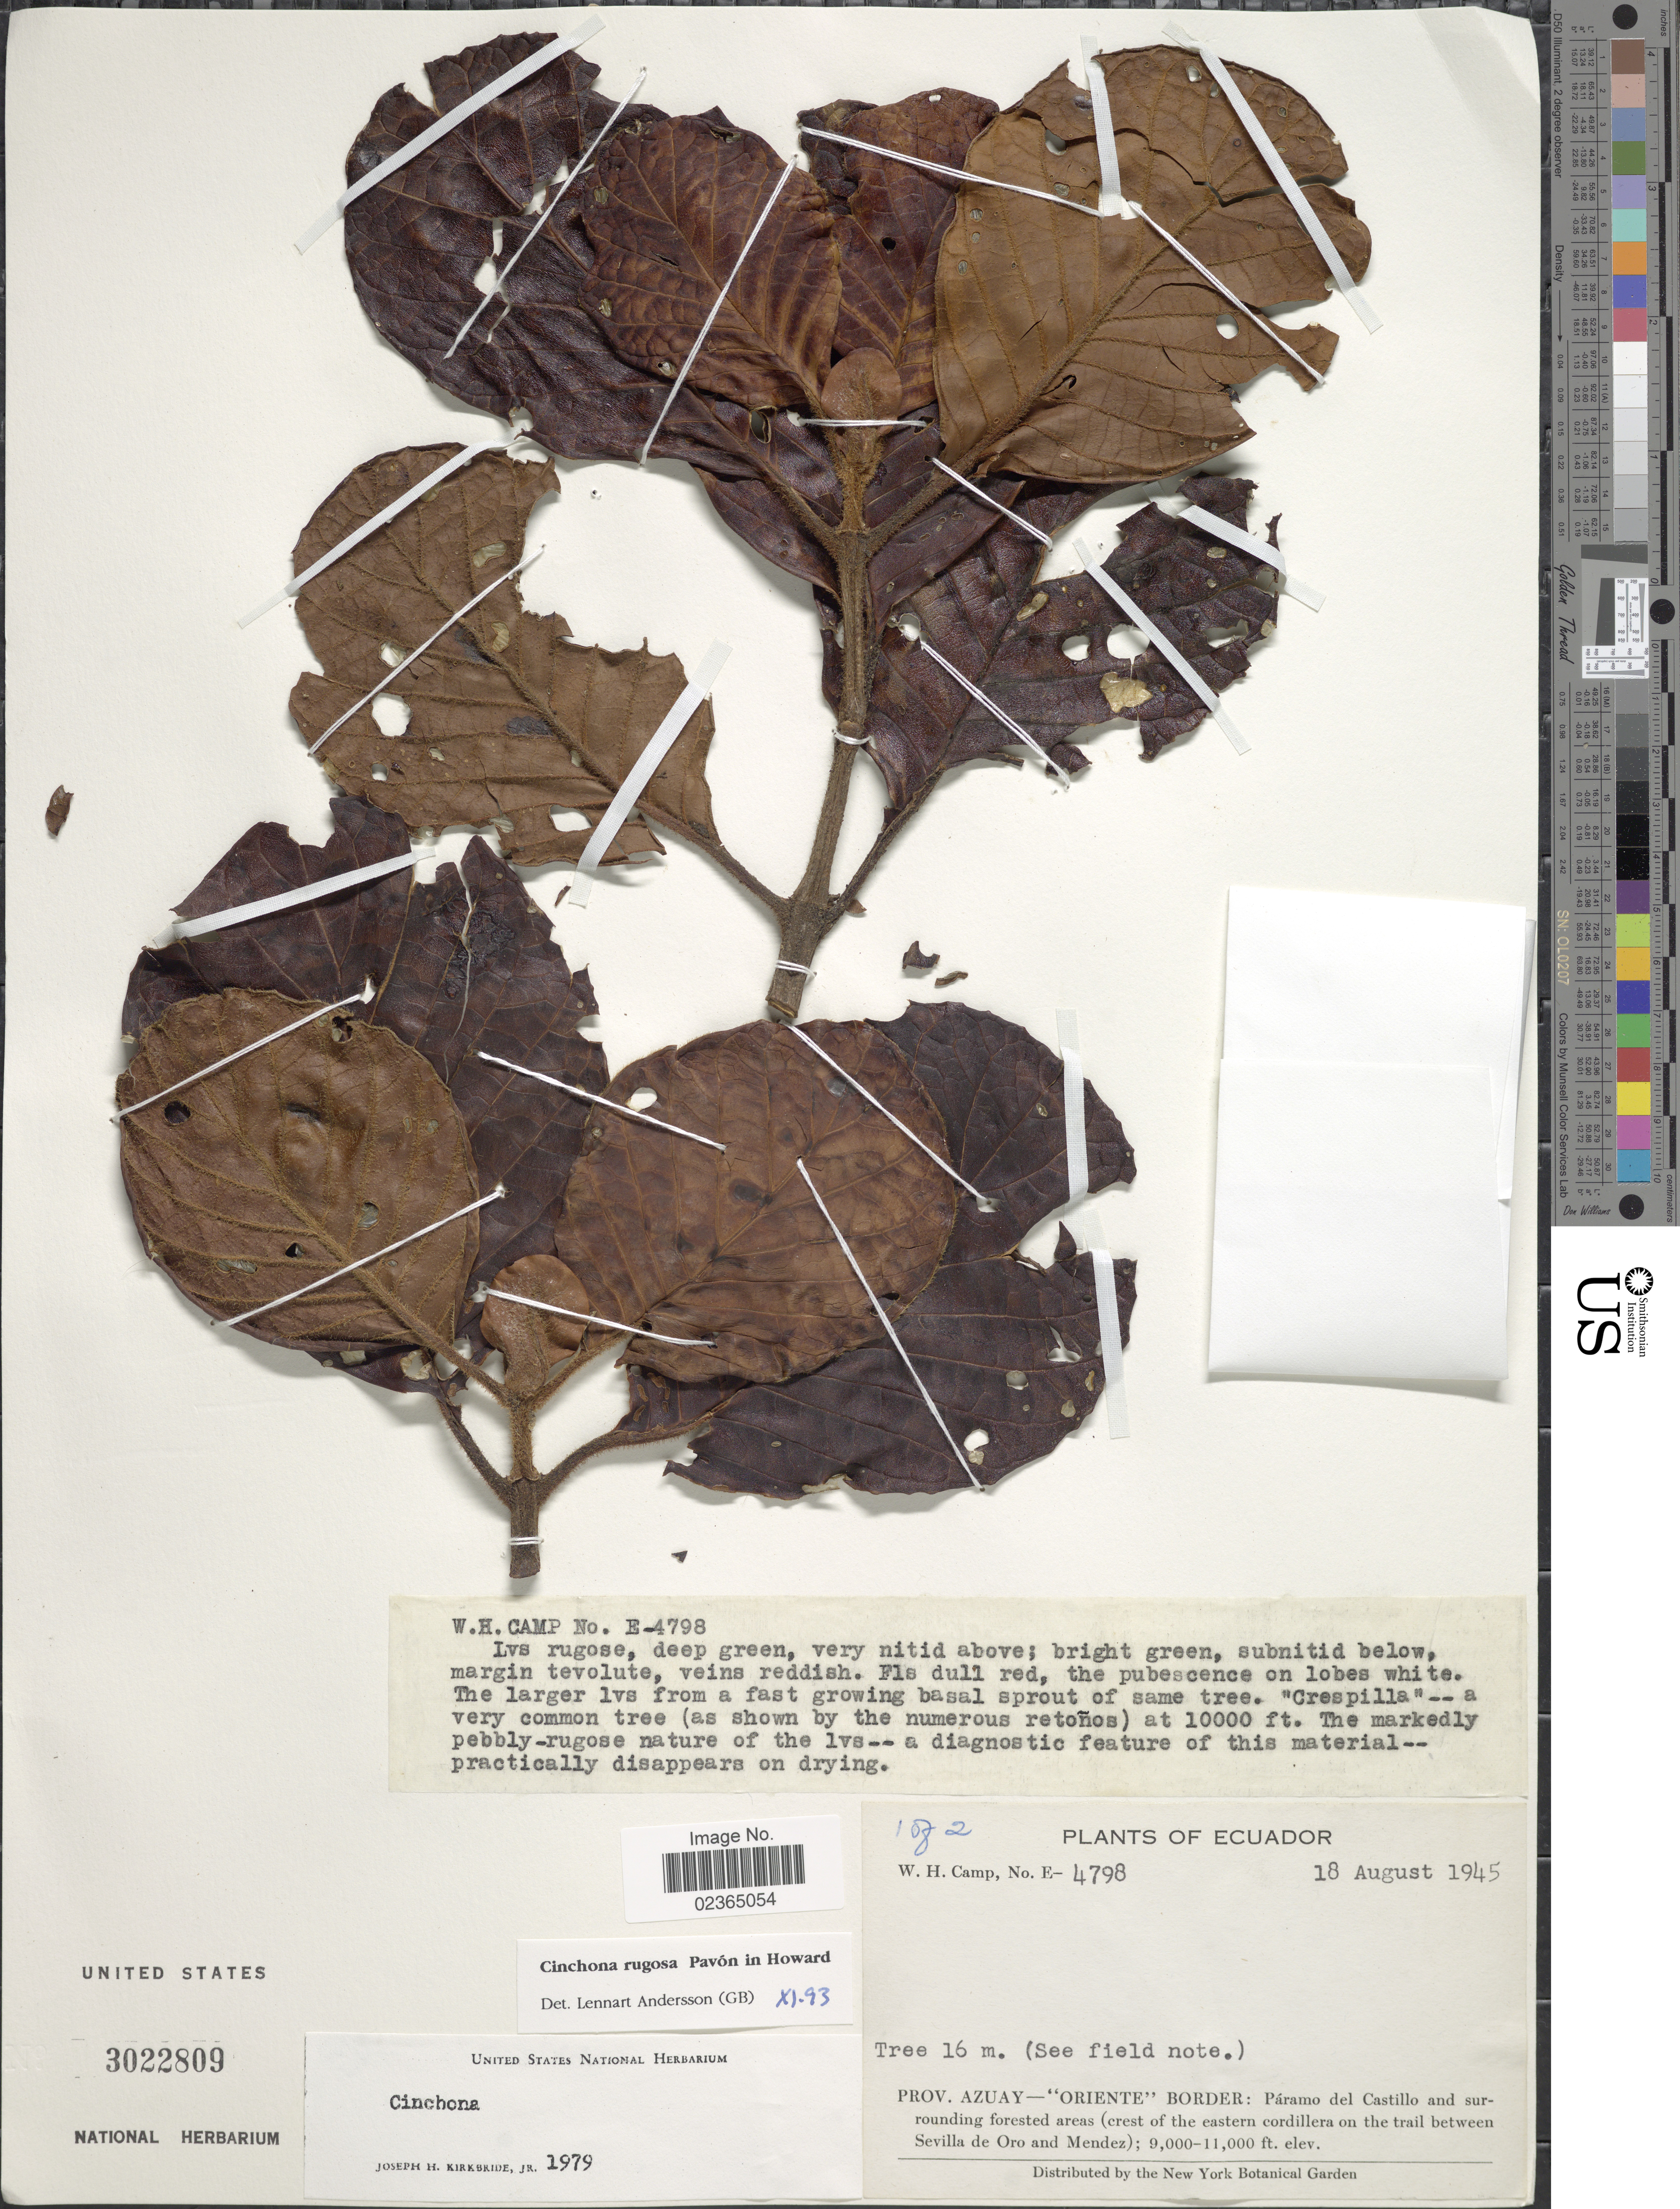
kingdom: Plantae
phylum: Tracheophyta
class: Magnoliopsida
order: Gentianales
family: Rubiaceae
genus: Cinchona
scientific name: Cinchona rugosa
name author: Pav.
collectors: W. H. Camp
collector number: E-4798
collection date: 1945-08-18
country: Ecuador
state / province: Azuay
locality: Oriente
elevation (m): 2743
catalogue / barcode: US 3022809